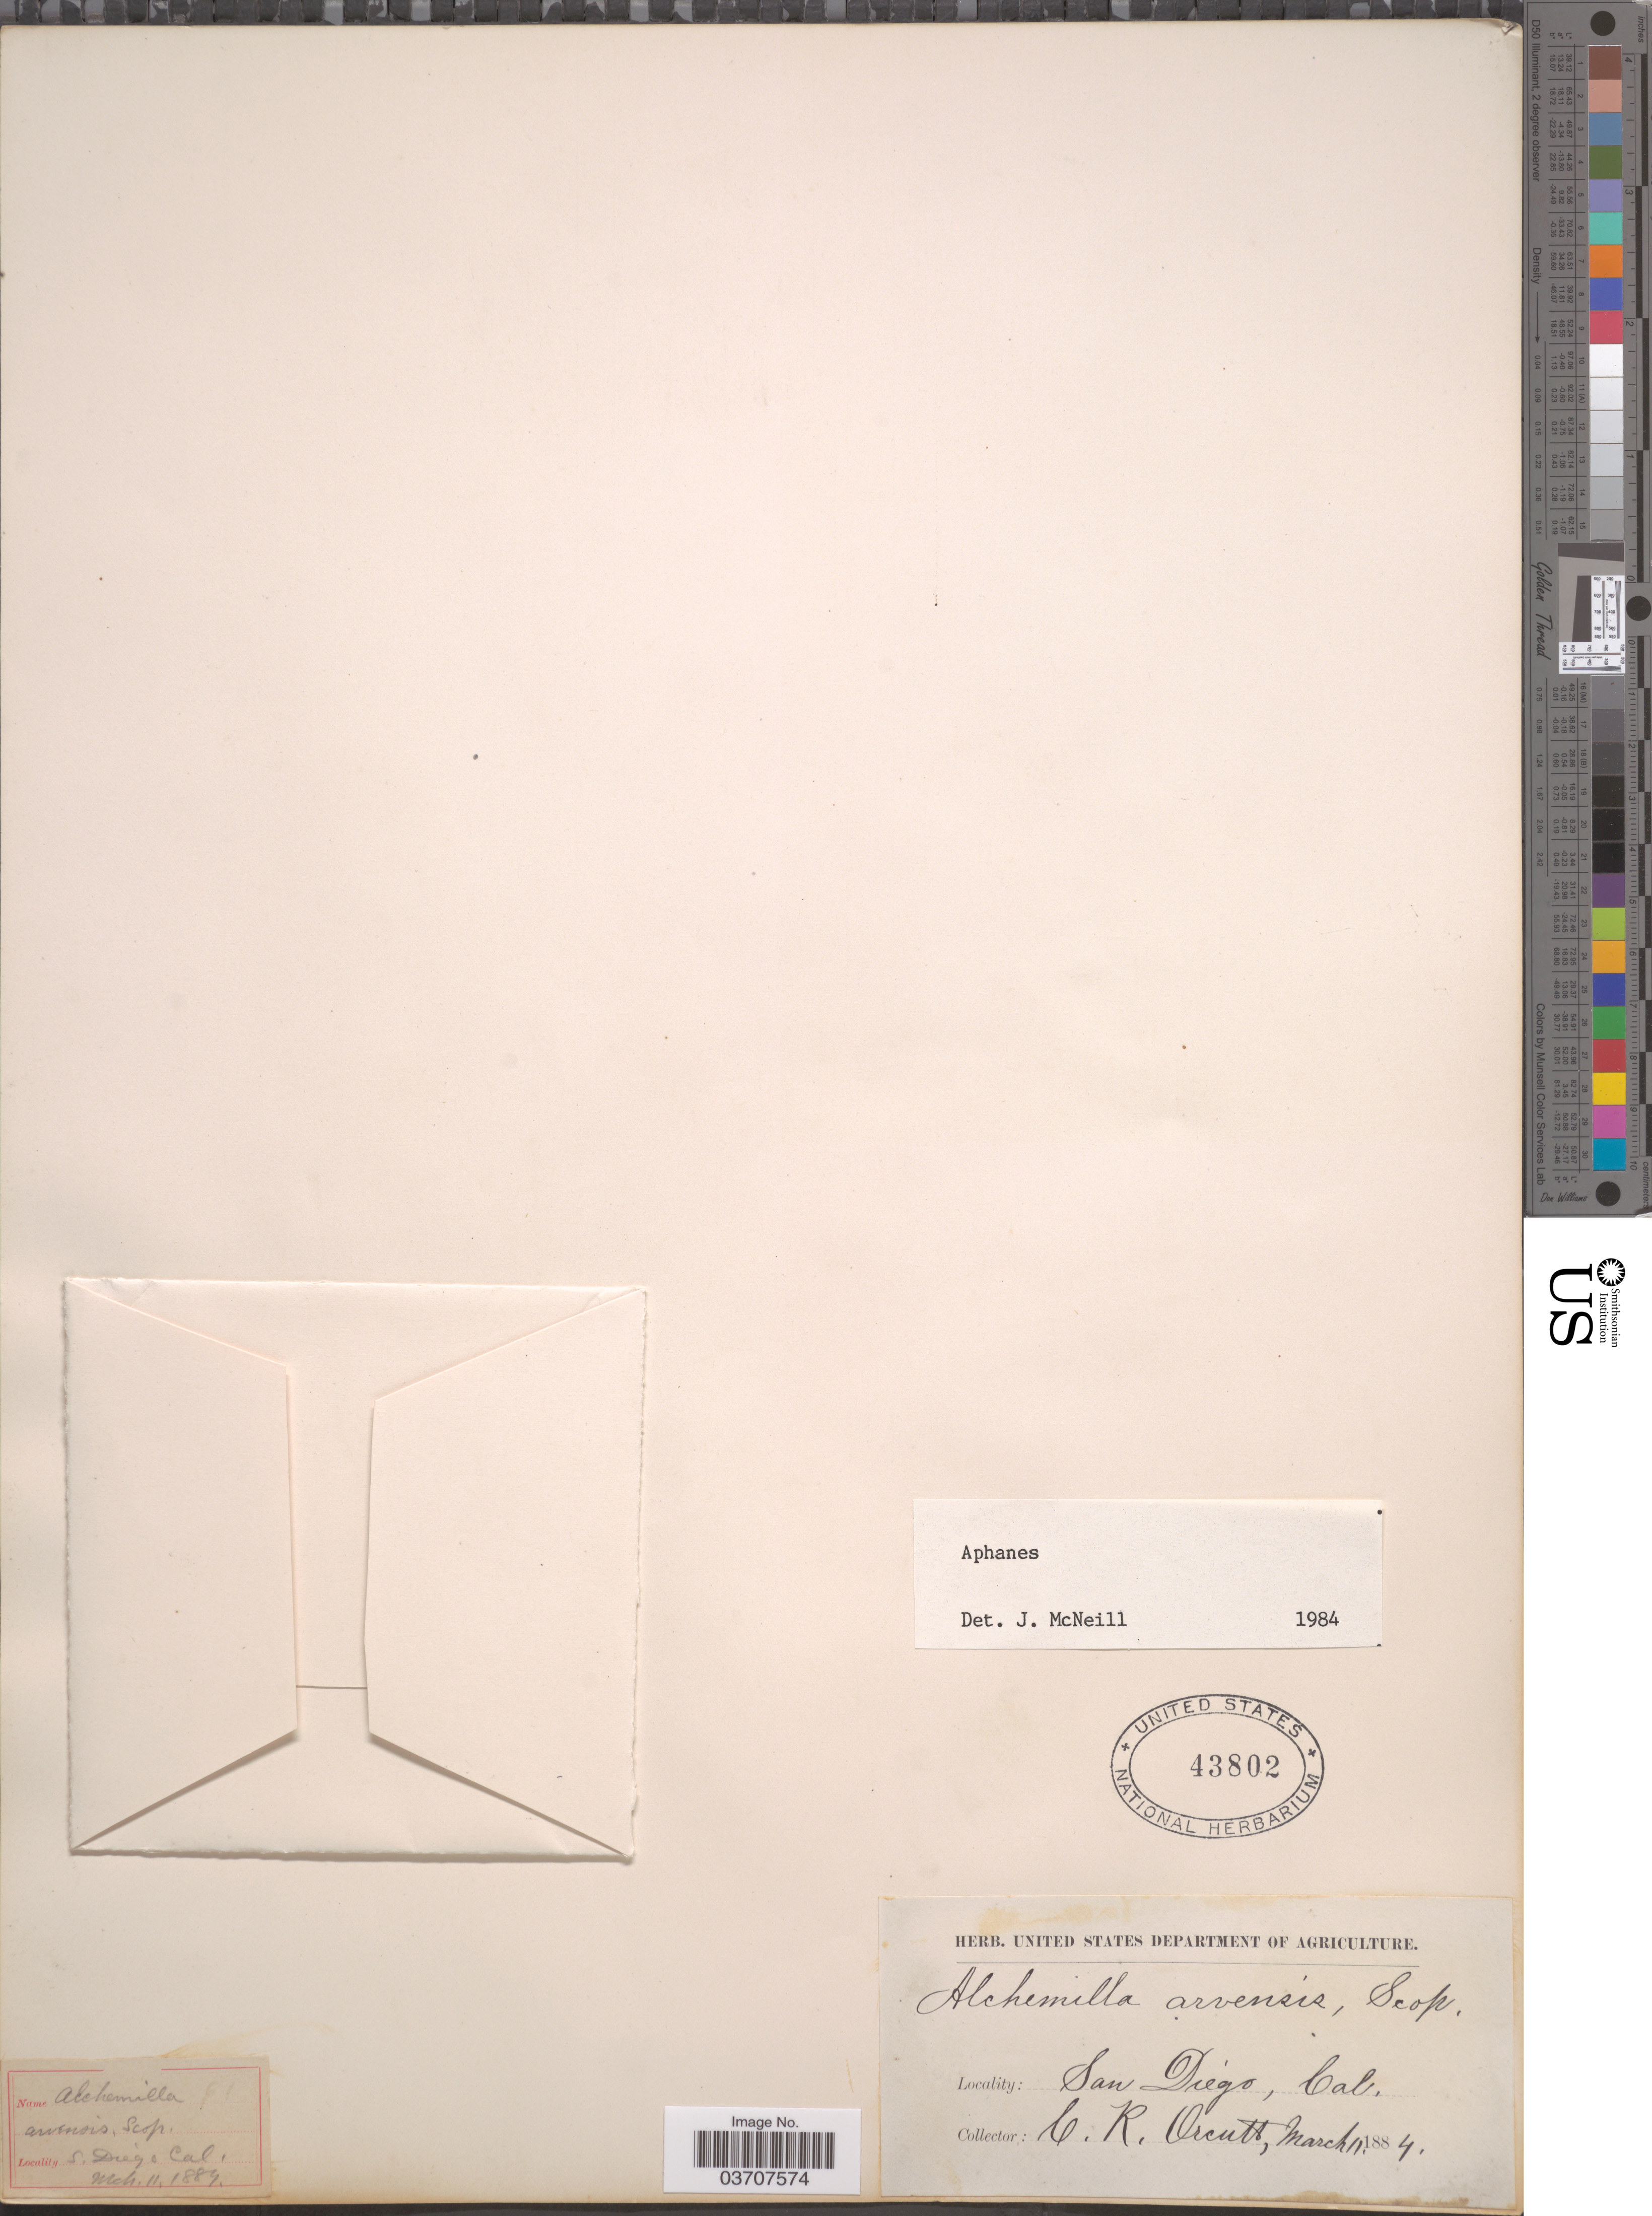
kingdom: Plantae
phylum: Tracheophyta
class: Magnoliopsida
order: Rosales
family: Rosaceae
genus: Aphanes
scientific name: Aphanes sp.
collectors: C. R. Orcutt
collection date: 1884-03-11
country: United States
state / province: California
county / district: San Diego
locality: San Diego.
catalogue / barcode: US 43802